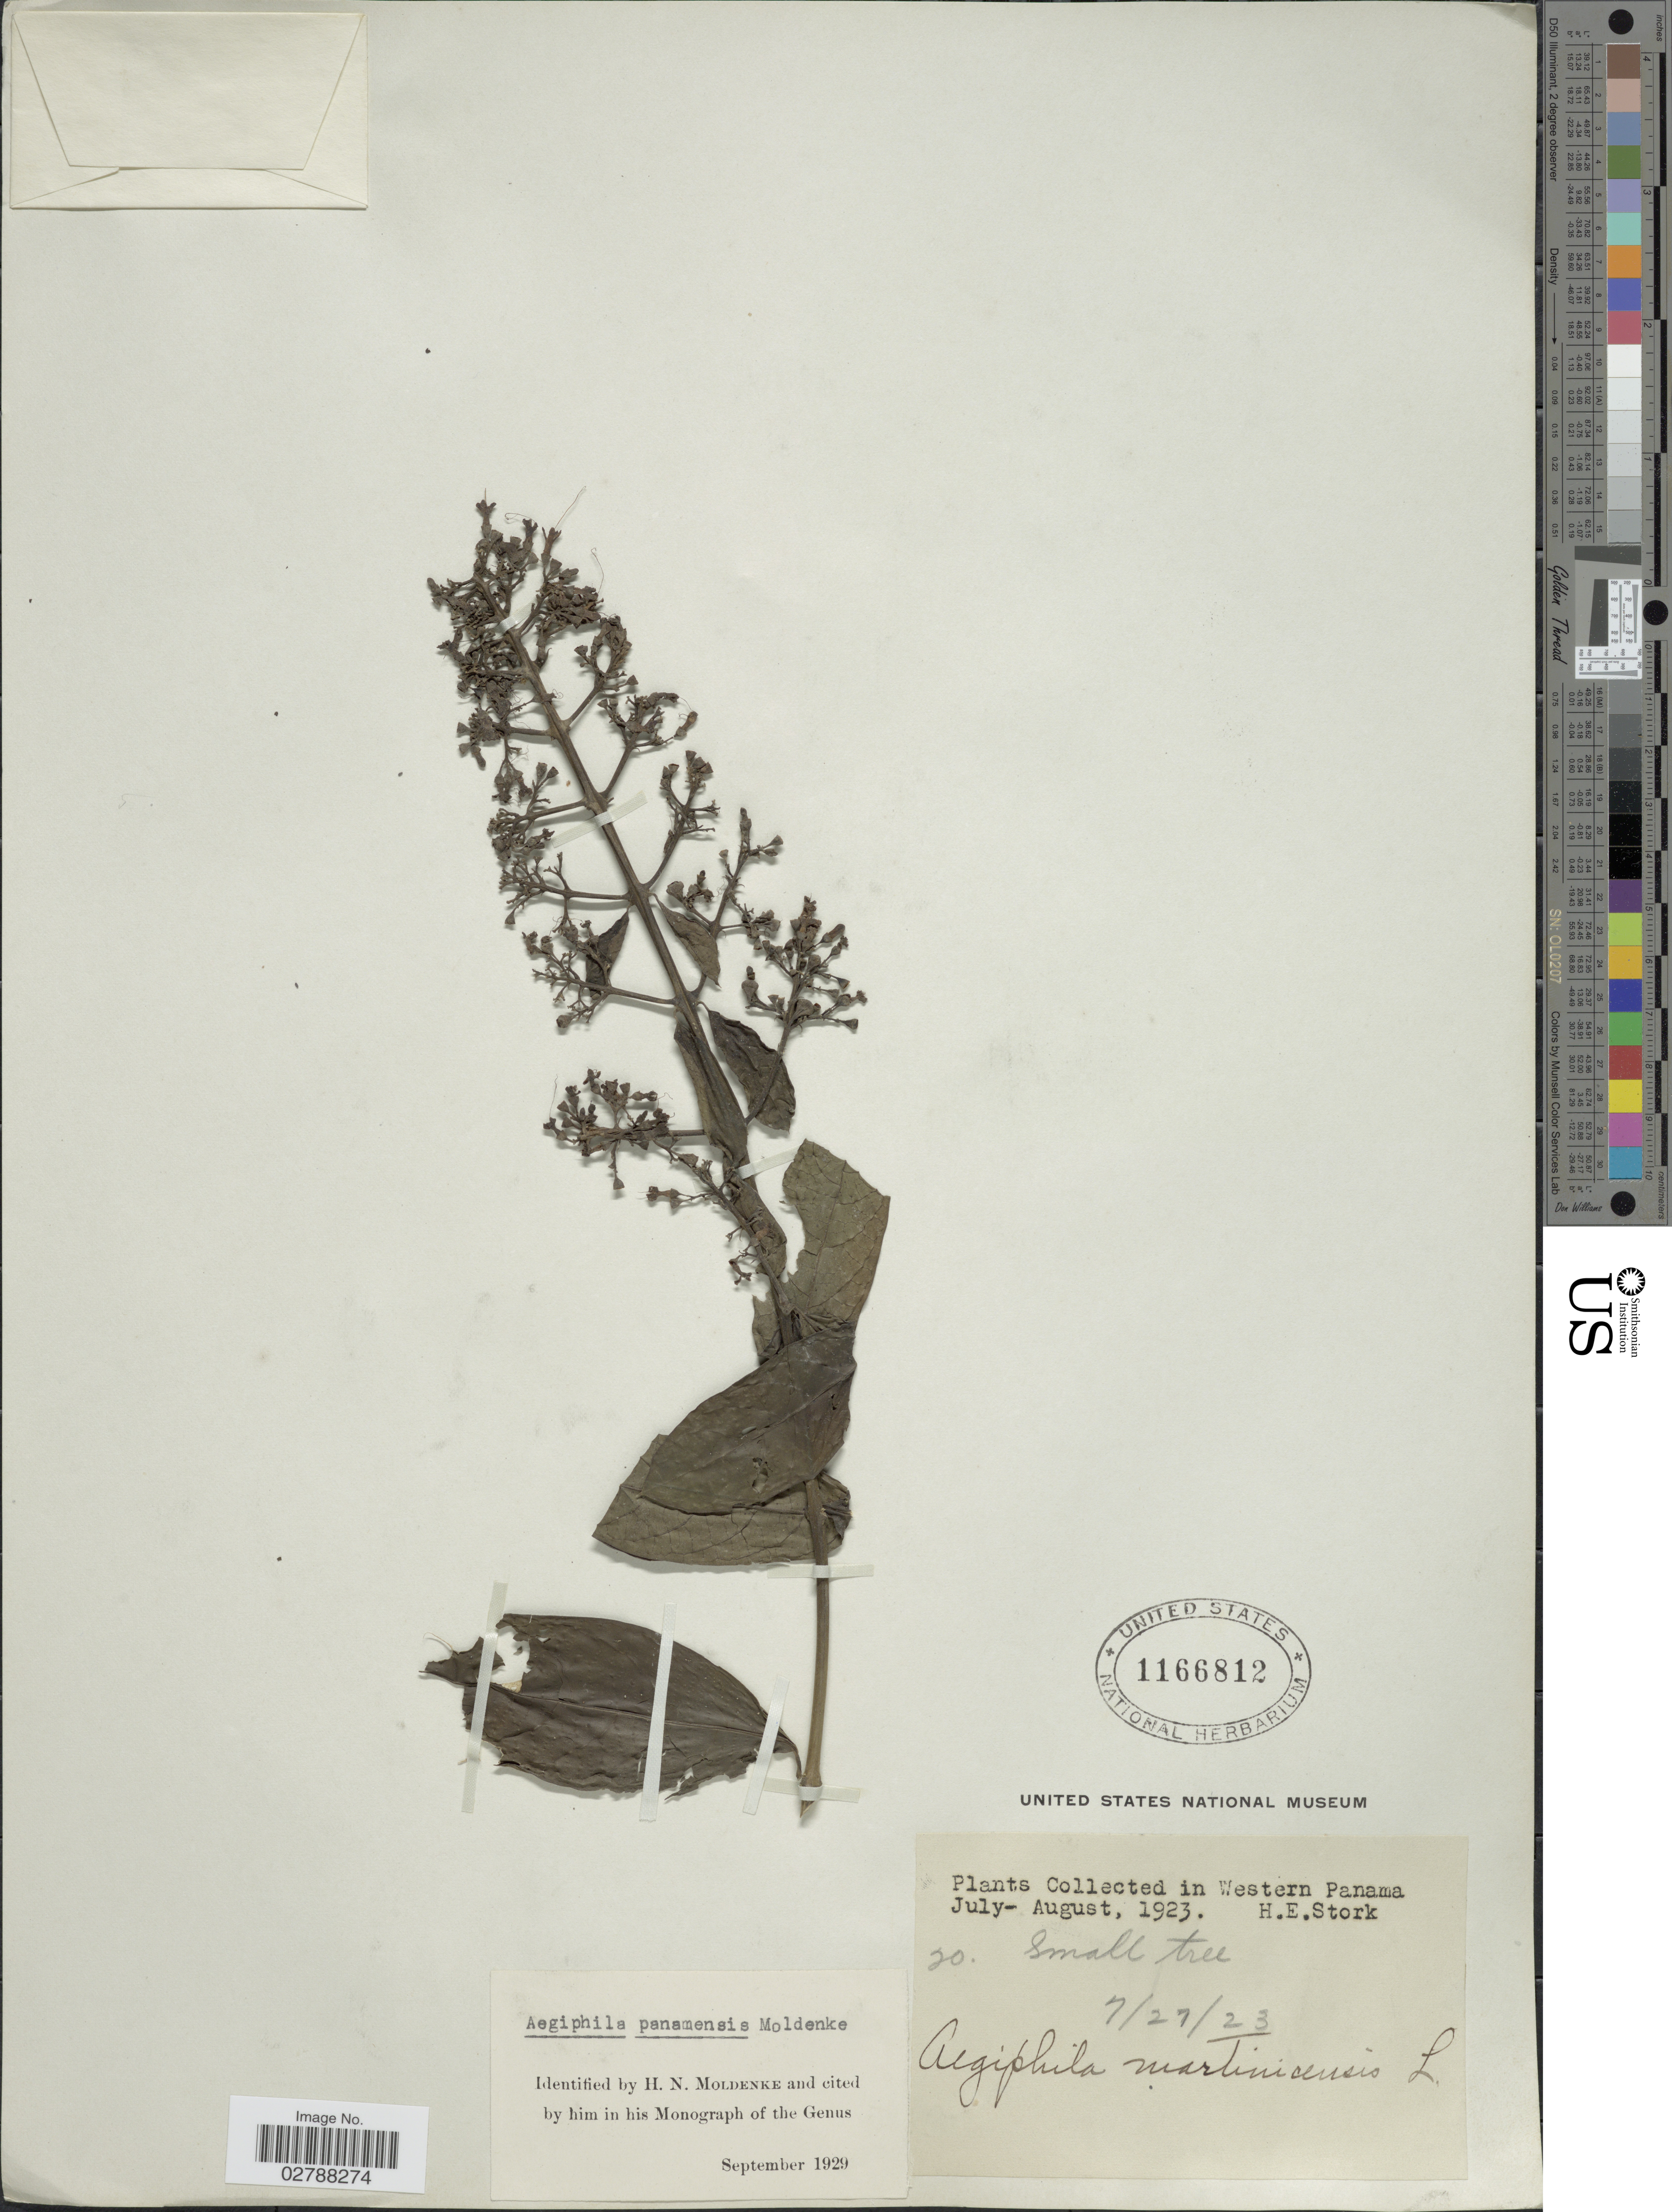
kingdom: Plantae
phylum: Tracheophyta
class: Magnoliopsida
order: Lamiales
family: Lamiaceae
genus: Aegiphila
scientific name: Aegiphila panamensis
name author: Moldenke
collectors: H. E. Stork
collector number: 20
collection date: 1923-07-27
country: Panama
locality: Western Panama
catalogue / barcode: US 1166812